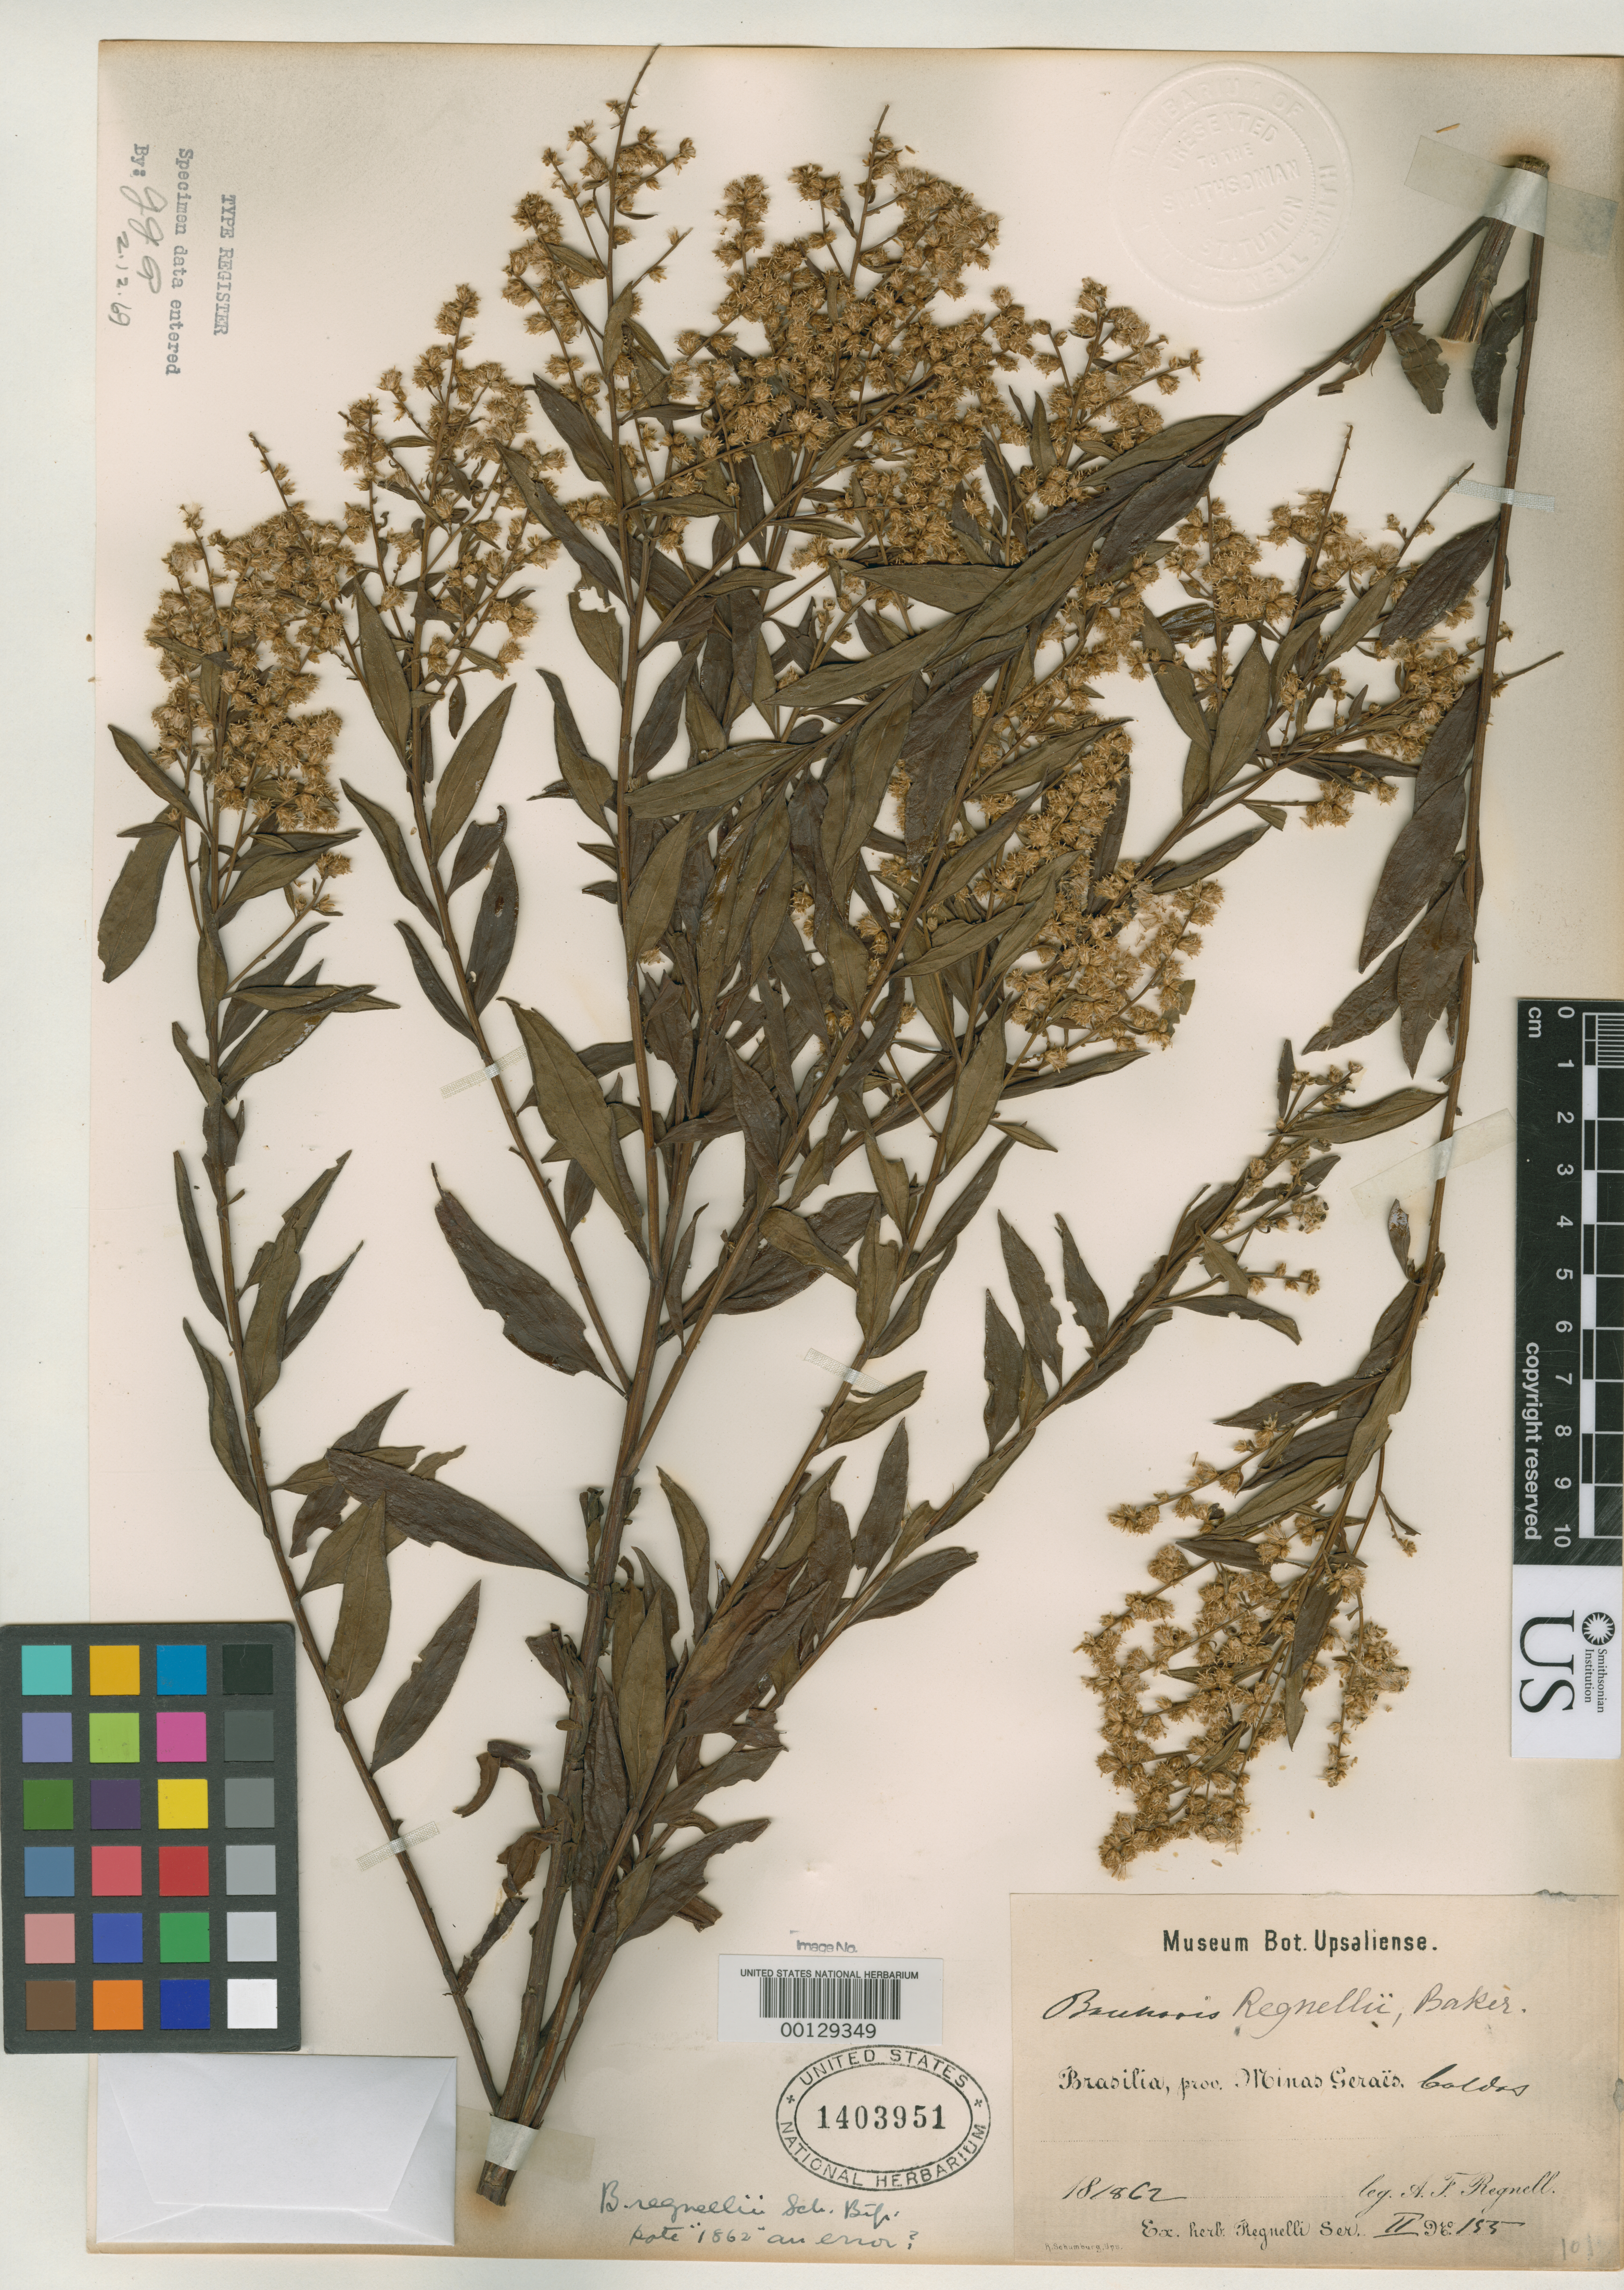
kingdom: Plantae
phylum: Tracheophyta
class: Magnoliopsida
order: Asterales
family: Asteraceae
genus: Baccharis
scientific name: Baccharis regnellii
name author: Sch. Bip. ex Baker in Mart.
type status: Type Collection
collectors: A. F. Regnell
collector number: II 155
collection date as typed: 1862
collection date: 1862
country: Brazil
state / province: Minas Gerais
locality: Caldas.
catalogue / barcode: US 1403951